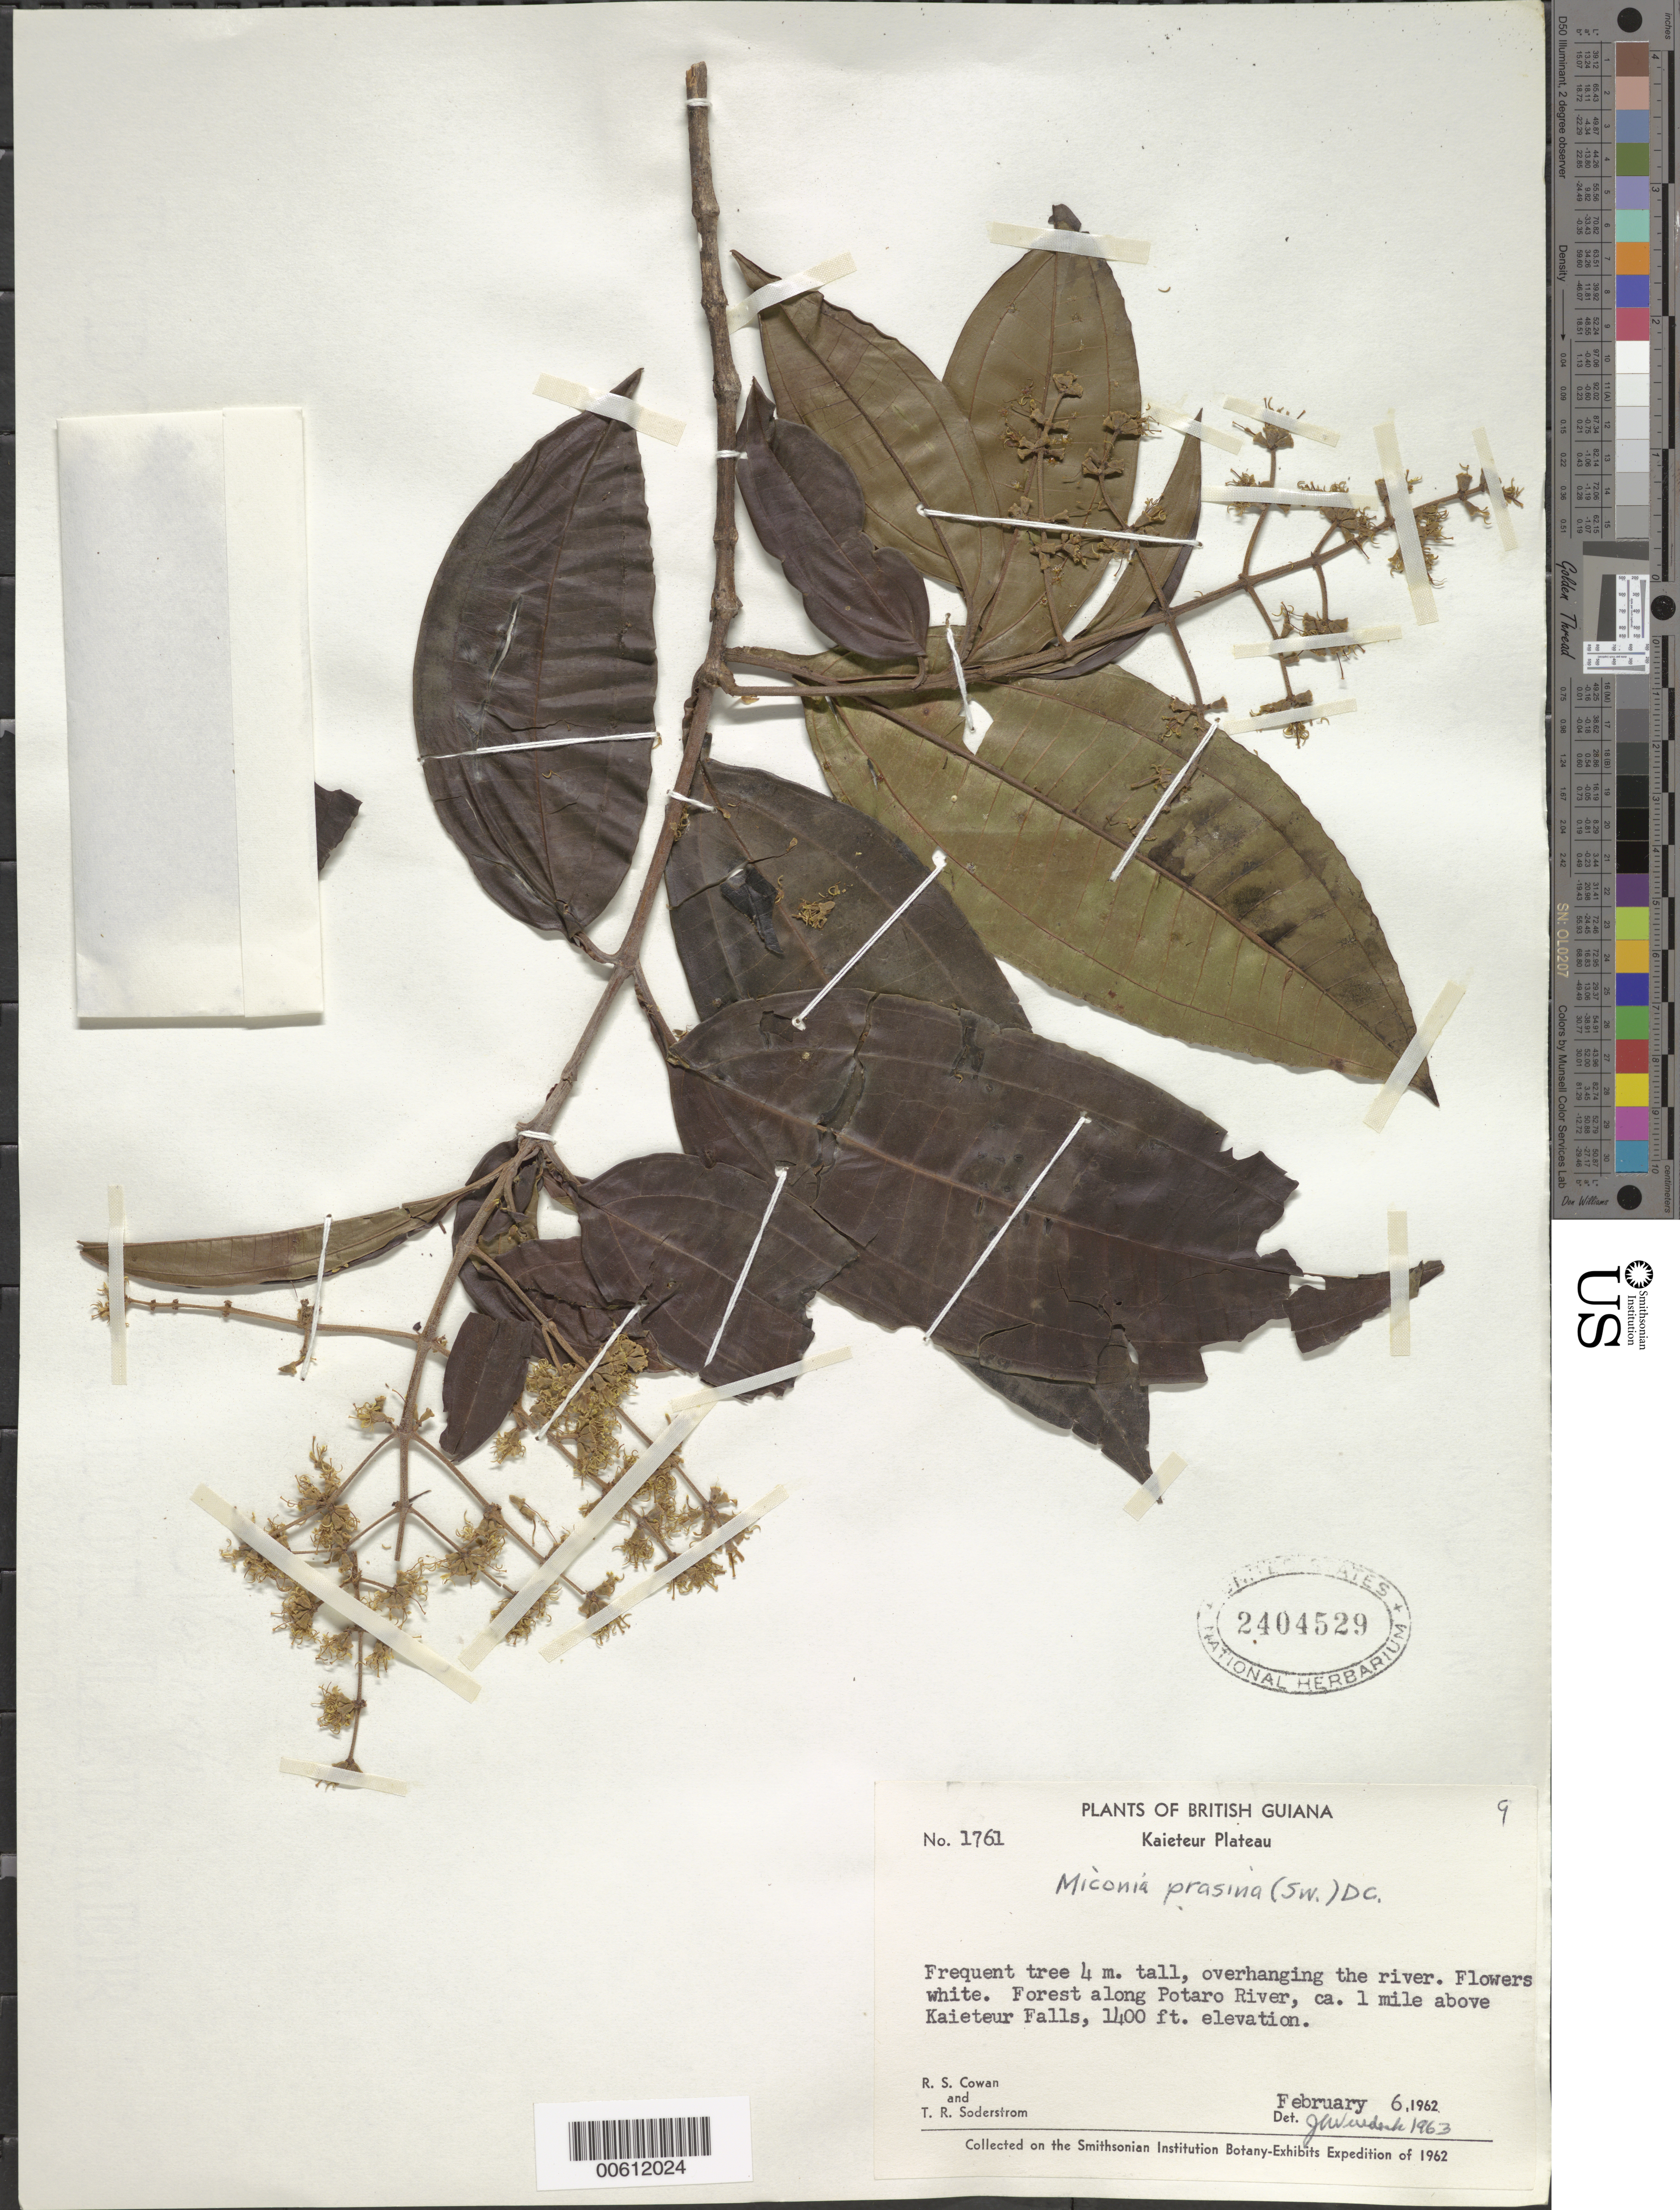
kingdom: Plantae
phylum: Tracheophyta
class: Magnoliopsida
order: Myrtales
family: Melastomataceae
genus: Miconia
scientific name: Miconia prasina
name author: (Sw.) DC.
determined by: Wurdack, John J., (US), US (UNITED STATES)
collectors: R. S. Cowan & T. R. Soderstrom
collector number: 1761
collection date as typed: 6-Feb-62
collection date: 1962-02-06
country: Guyana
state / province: Potaro-Siparuni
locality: Kaieteur Plateau, Potaro R., 1 mi. above Kaieteur Falls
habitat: Forest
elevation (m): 427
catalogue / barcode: US 2404529